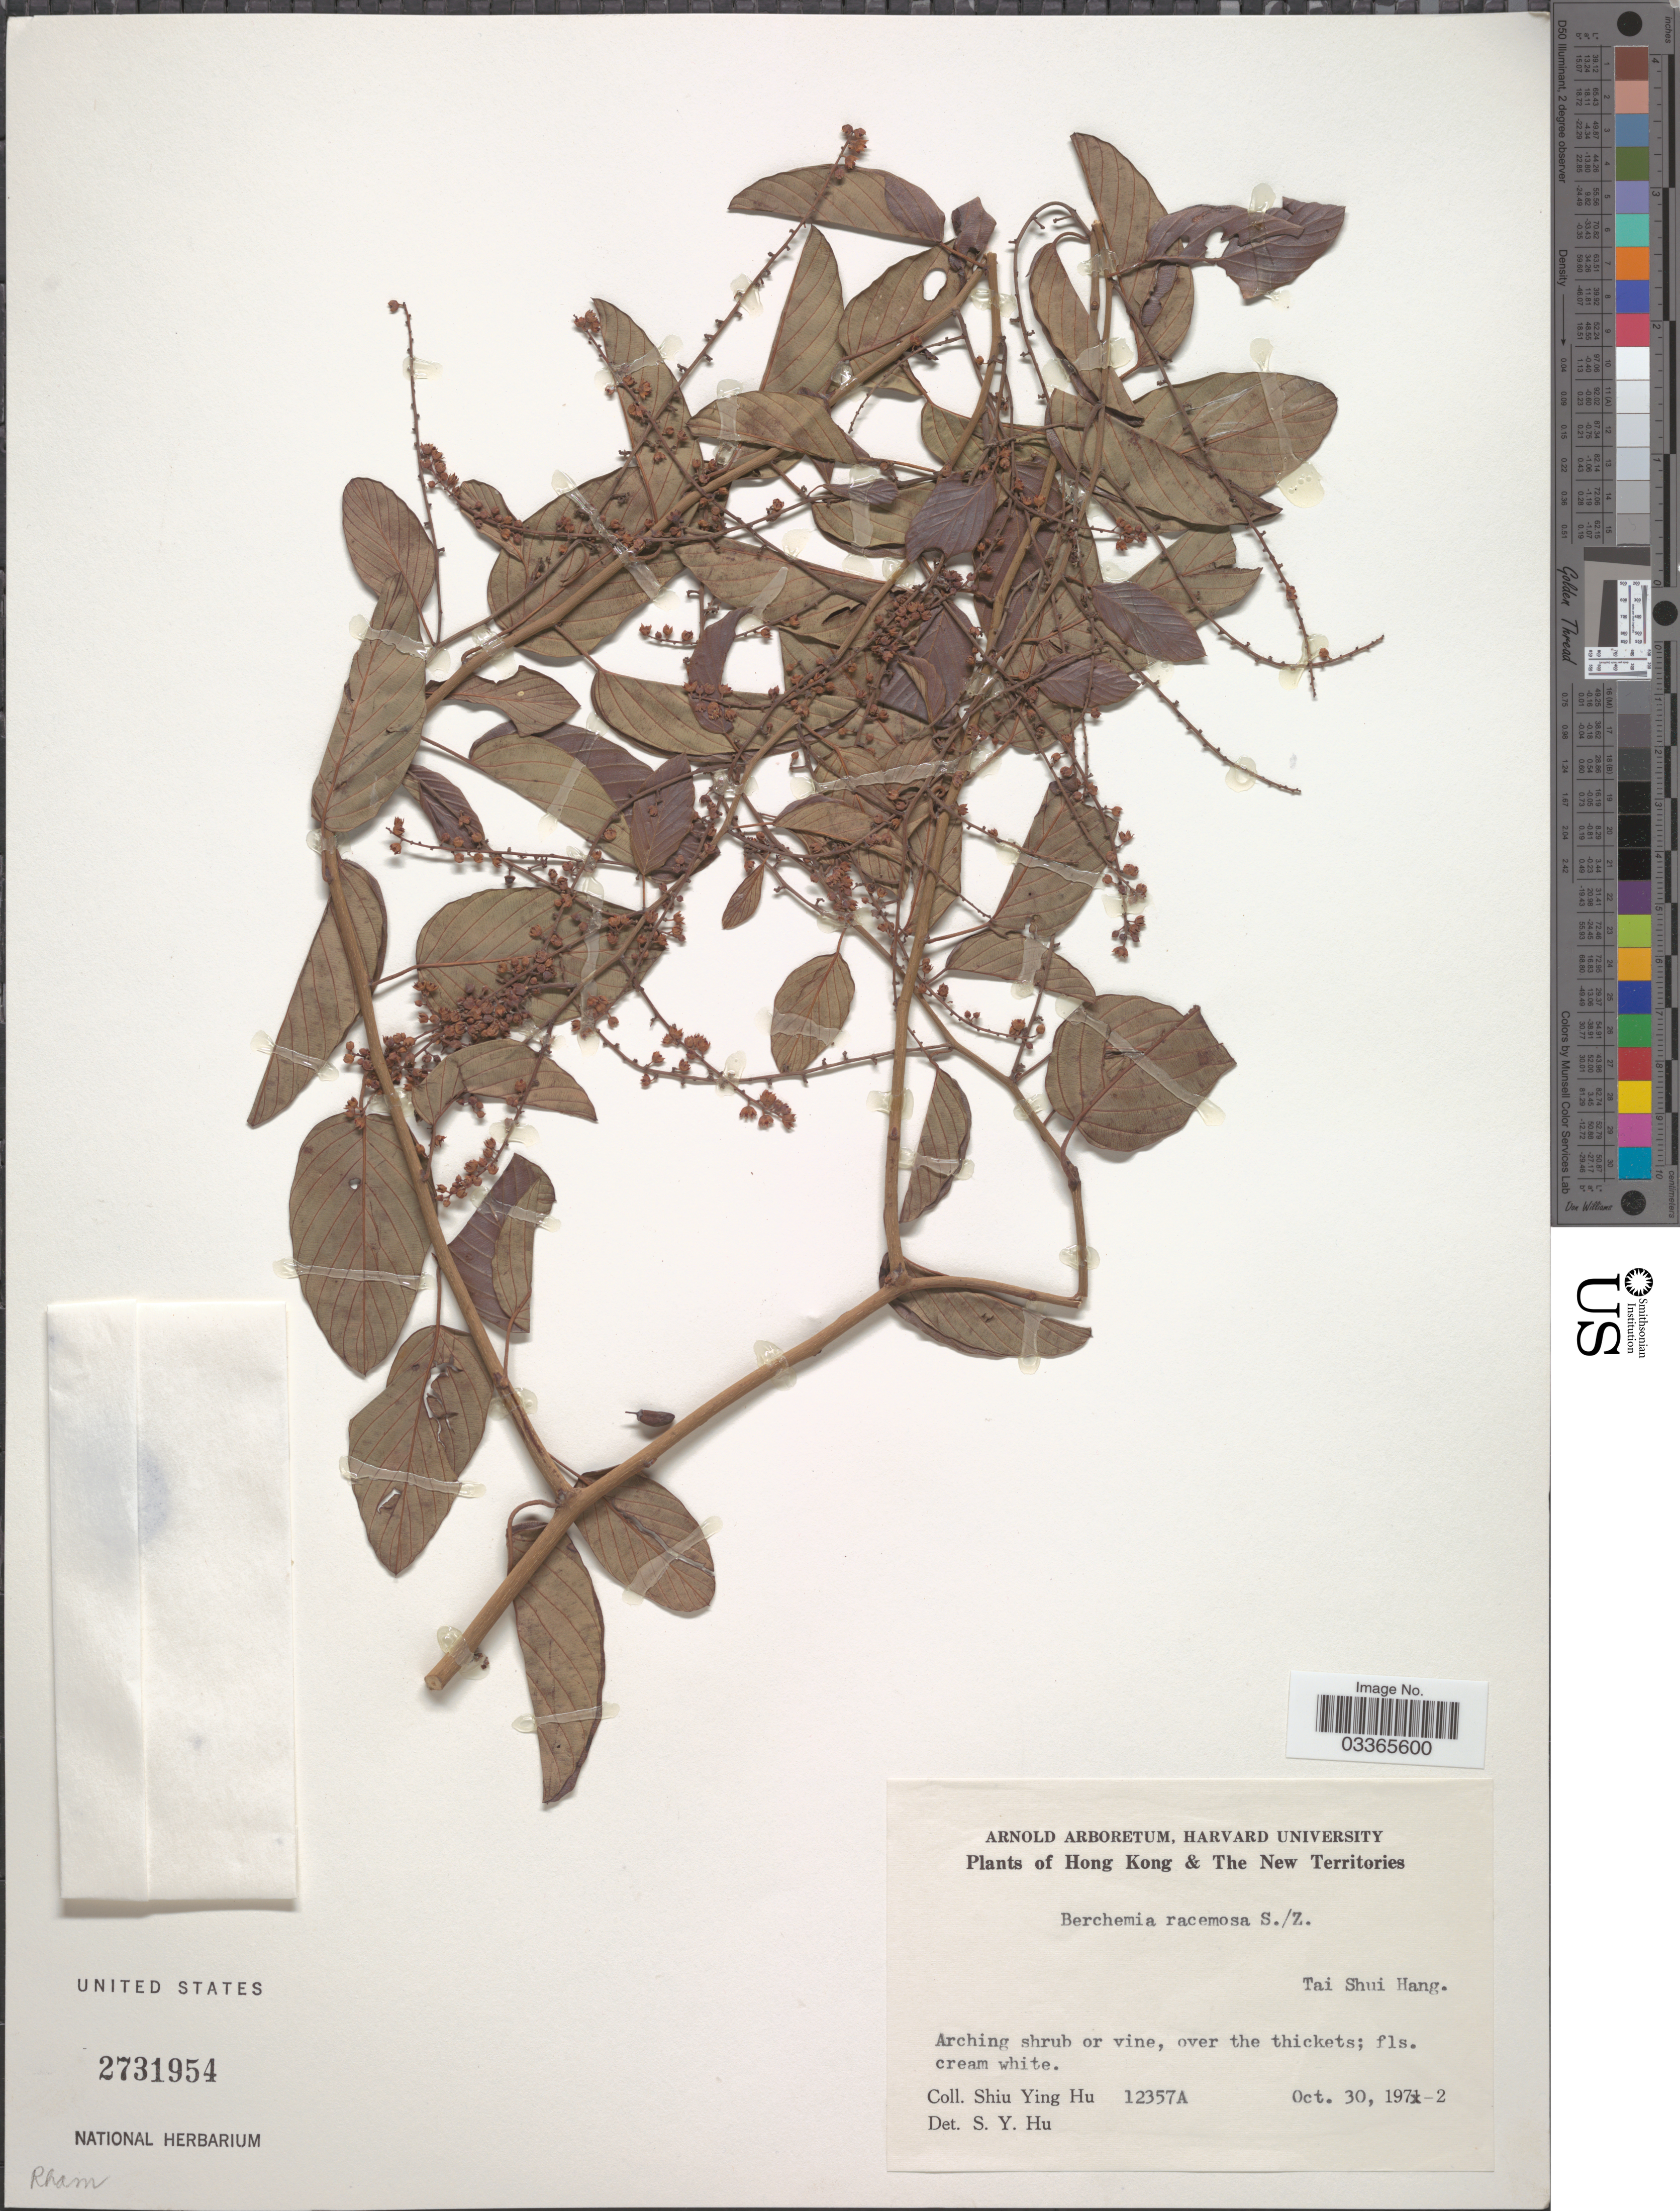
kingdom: Plantae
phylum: Tracheophyta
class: Magnoliopsida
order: Rosales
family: Rhamnaceae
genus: Berchemia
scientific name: Berchemia racemosa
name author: Siebold & Zucc.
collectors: S. Y. Hu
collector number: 12357A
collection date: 1972-10-30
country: China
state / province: Hong Kong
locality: The New Territories, Tai Shui Hang.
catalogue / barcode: US 2731954